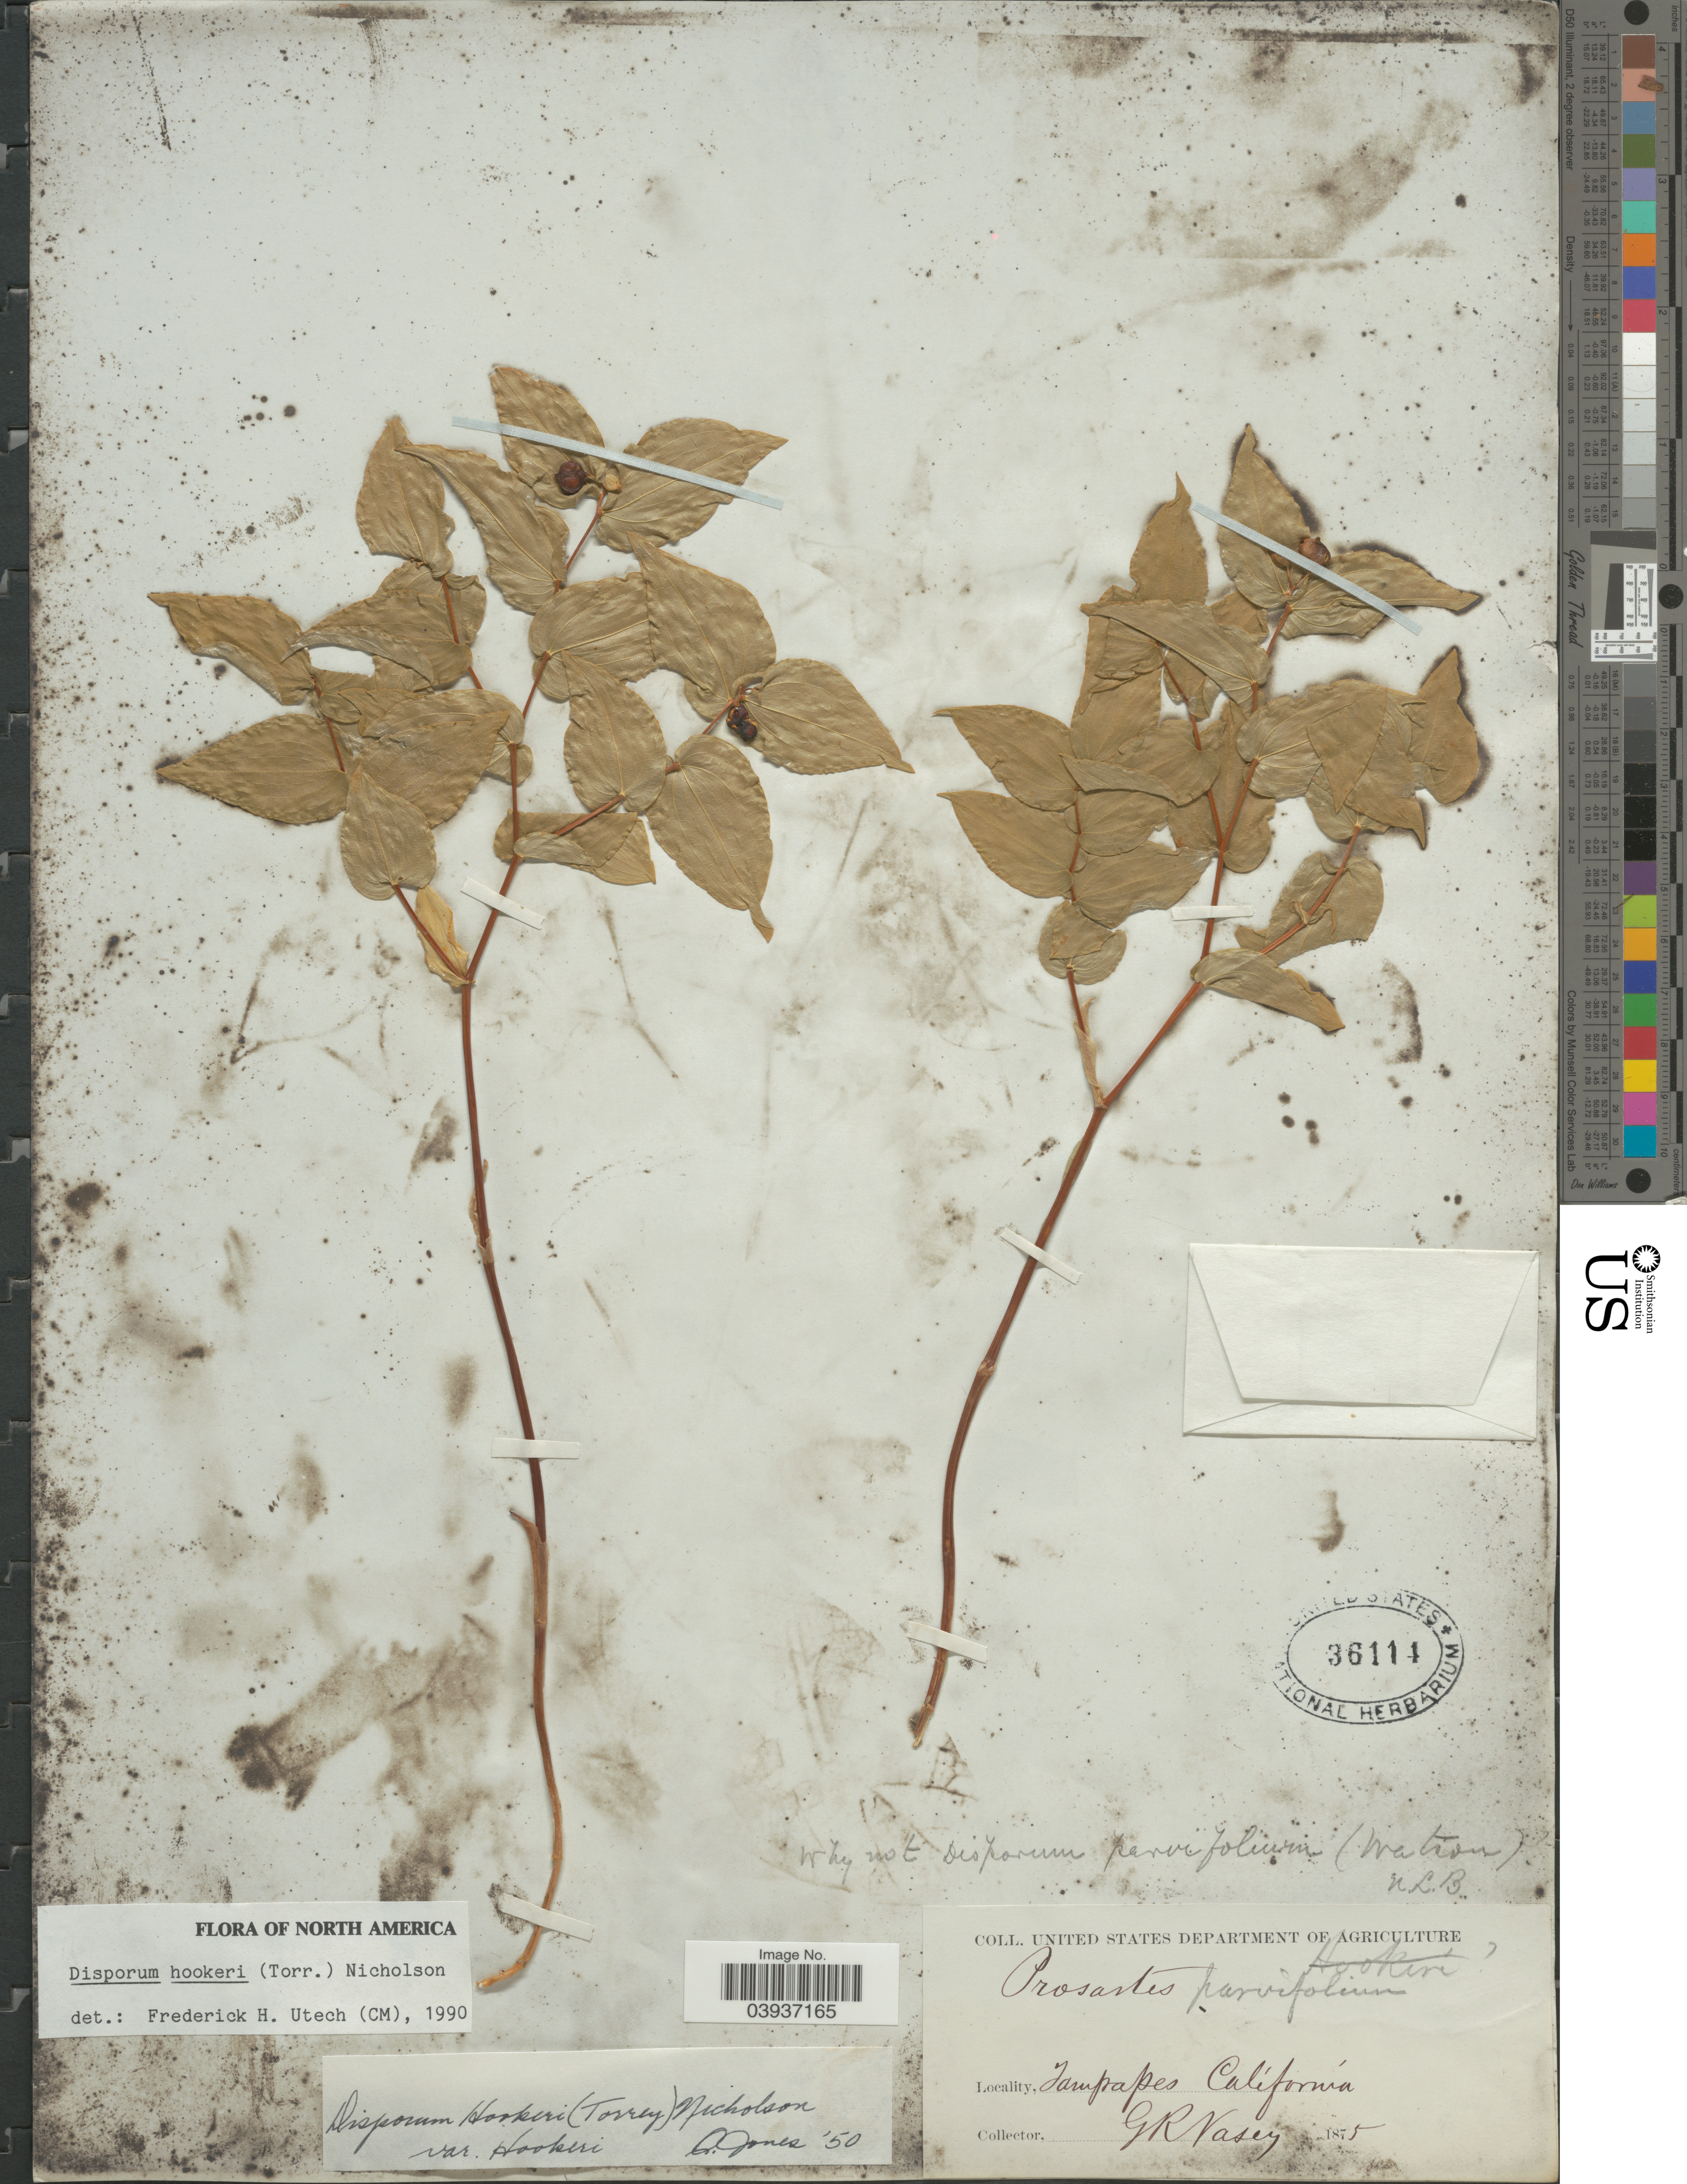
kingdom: Plantae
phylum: Tracheophyta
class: Liliopsida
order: Liliales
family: Colchicaceae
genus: Disporum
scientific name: Disporum hookeri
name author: (Torr.) G. Nicholson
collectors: G. R. Vasey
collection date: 1875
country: United States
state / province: California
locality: Tarupapes.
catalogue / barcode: US 36114